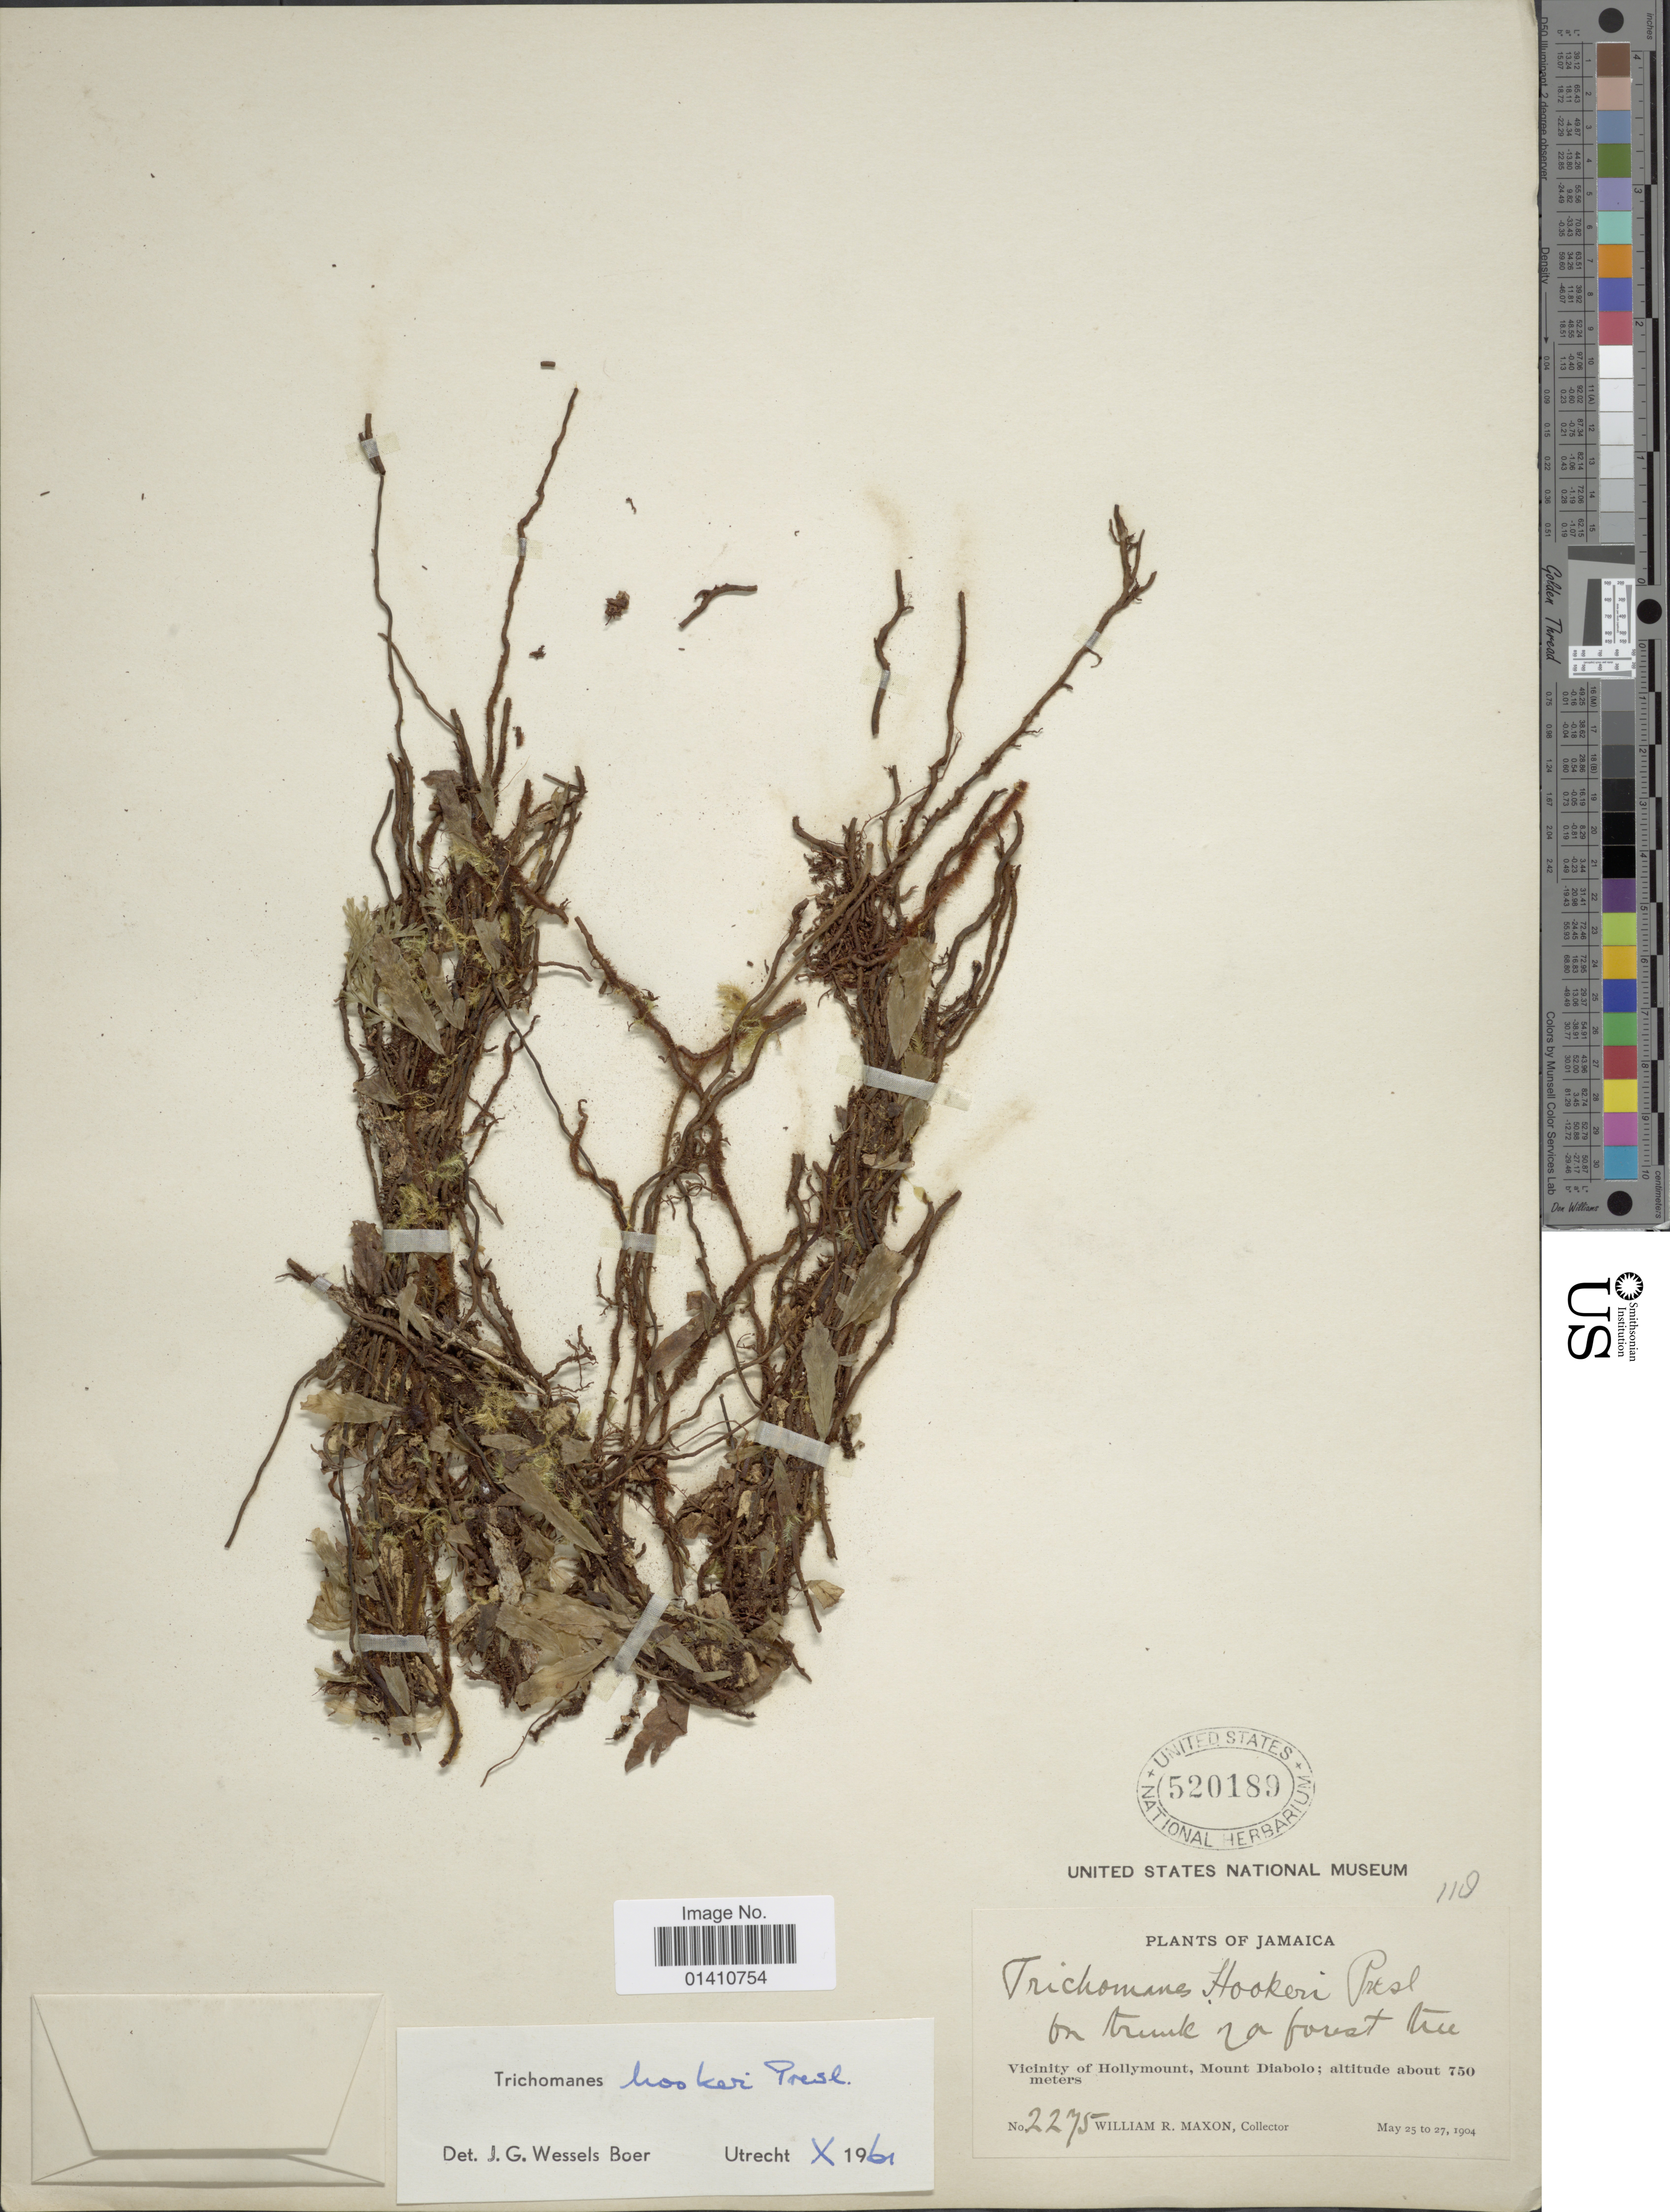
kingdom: Plantae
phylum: Tracheophyta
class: Polypodiopsida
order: Hymenophyllales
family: Hymenophyllaceae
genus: Didymoglossum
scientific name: Didymoglossum hookeri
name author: C. Presl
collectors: W. R. Maxon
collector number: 2275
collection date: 1904-05-25/1904-05-27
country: Jamaica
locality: Vicinity of Hollymount, Mount Diablo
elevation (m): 750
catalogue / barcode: US 520189